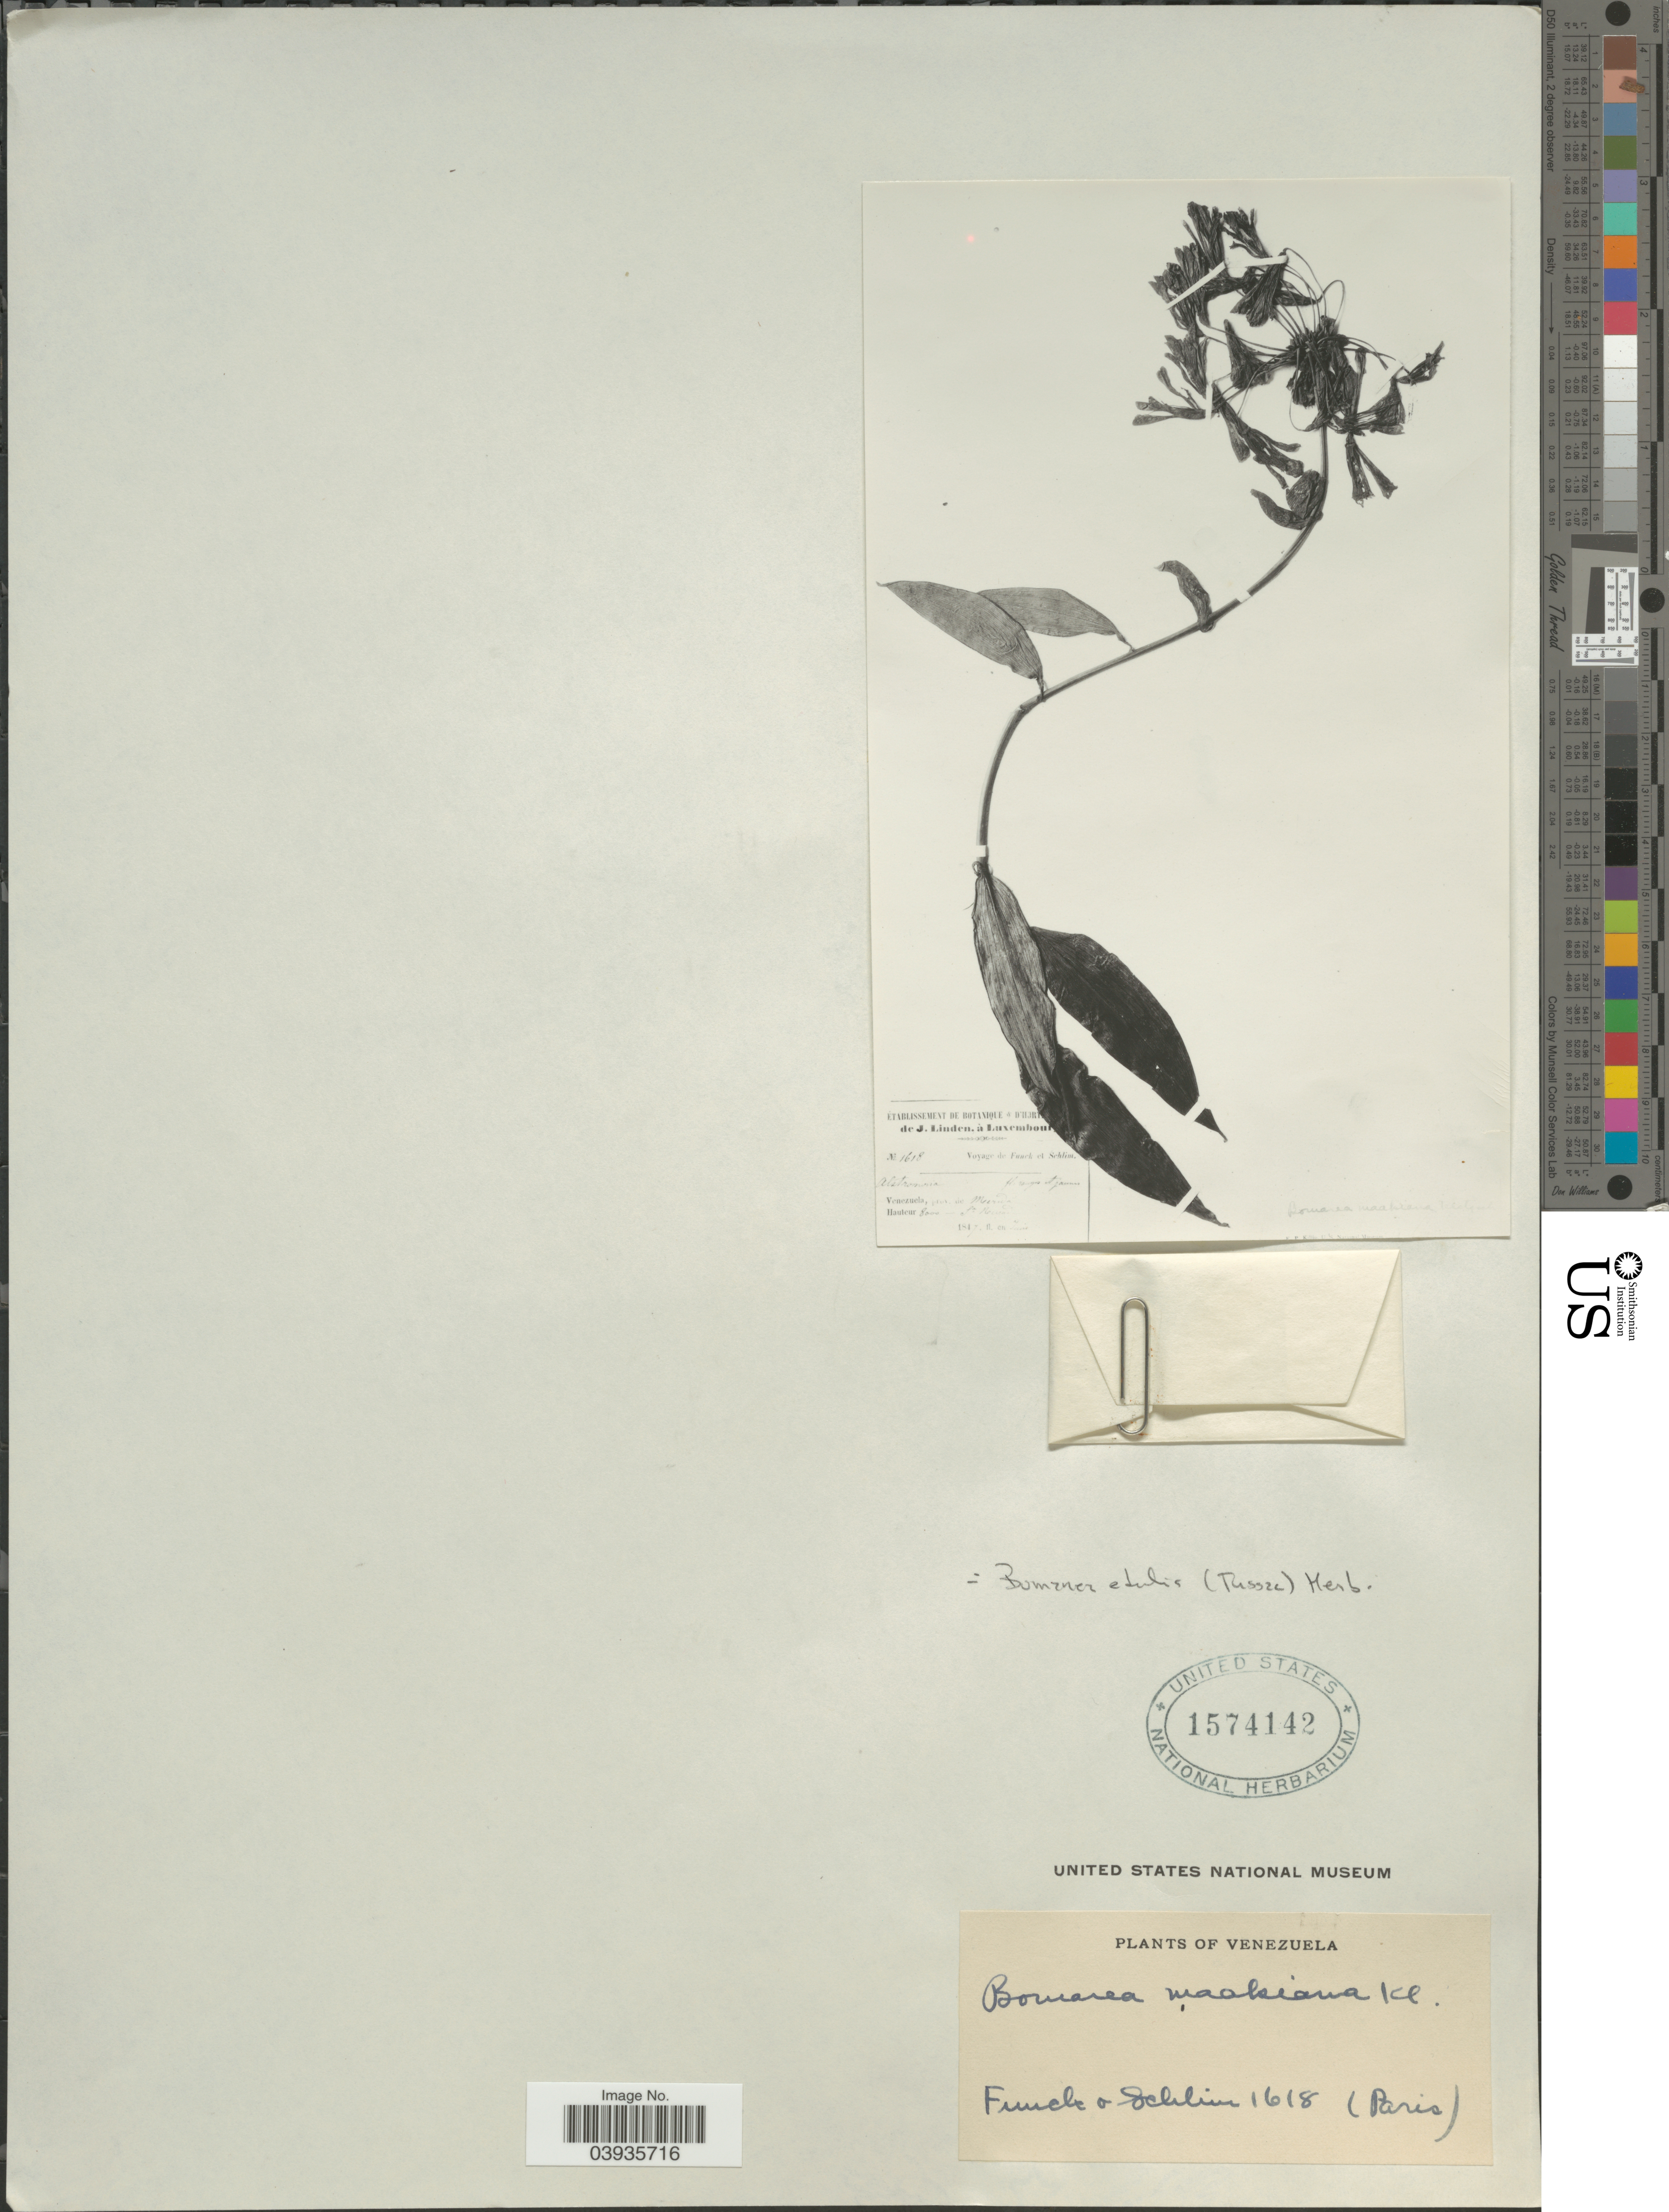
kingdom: Plantae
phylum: Tracheophyta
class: Liliopsida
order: Liliales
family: Alstroemeriaceae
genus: Bomarea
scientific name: Bomarea edulis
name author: (Tussac) Herb.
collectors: -. Funck & Schlim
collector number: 1618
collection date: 1817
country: Venezuela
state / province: Merida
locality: Sa Nevada.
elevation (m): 8000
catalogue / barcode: US 1574142